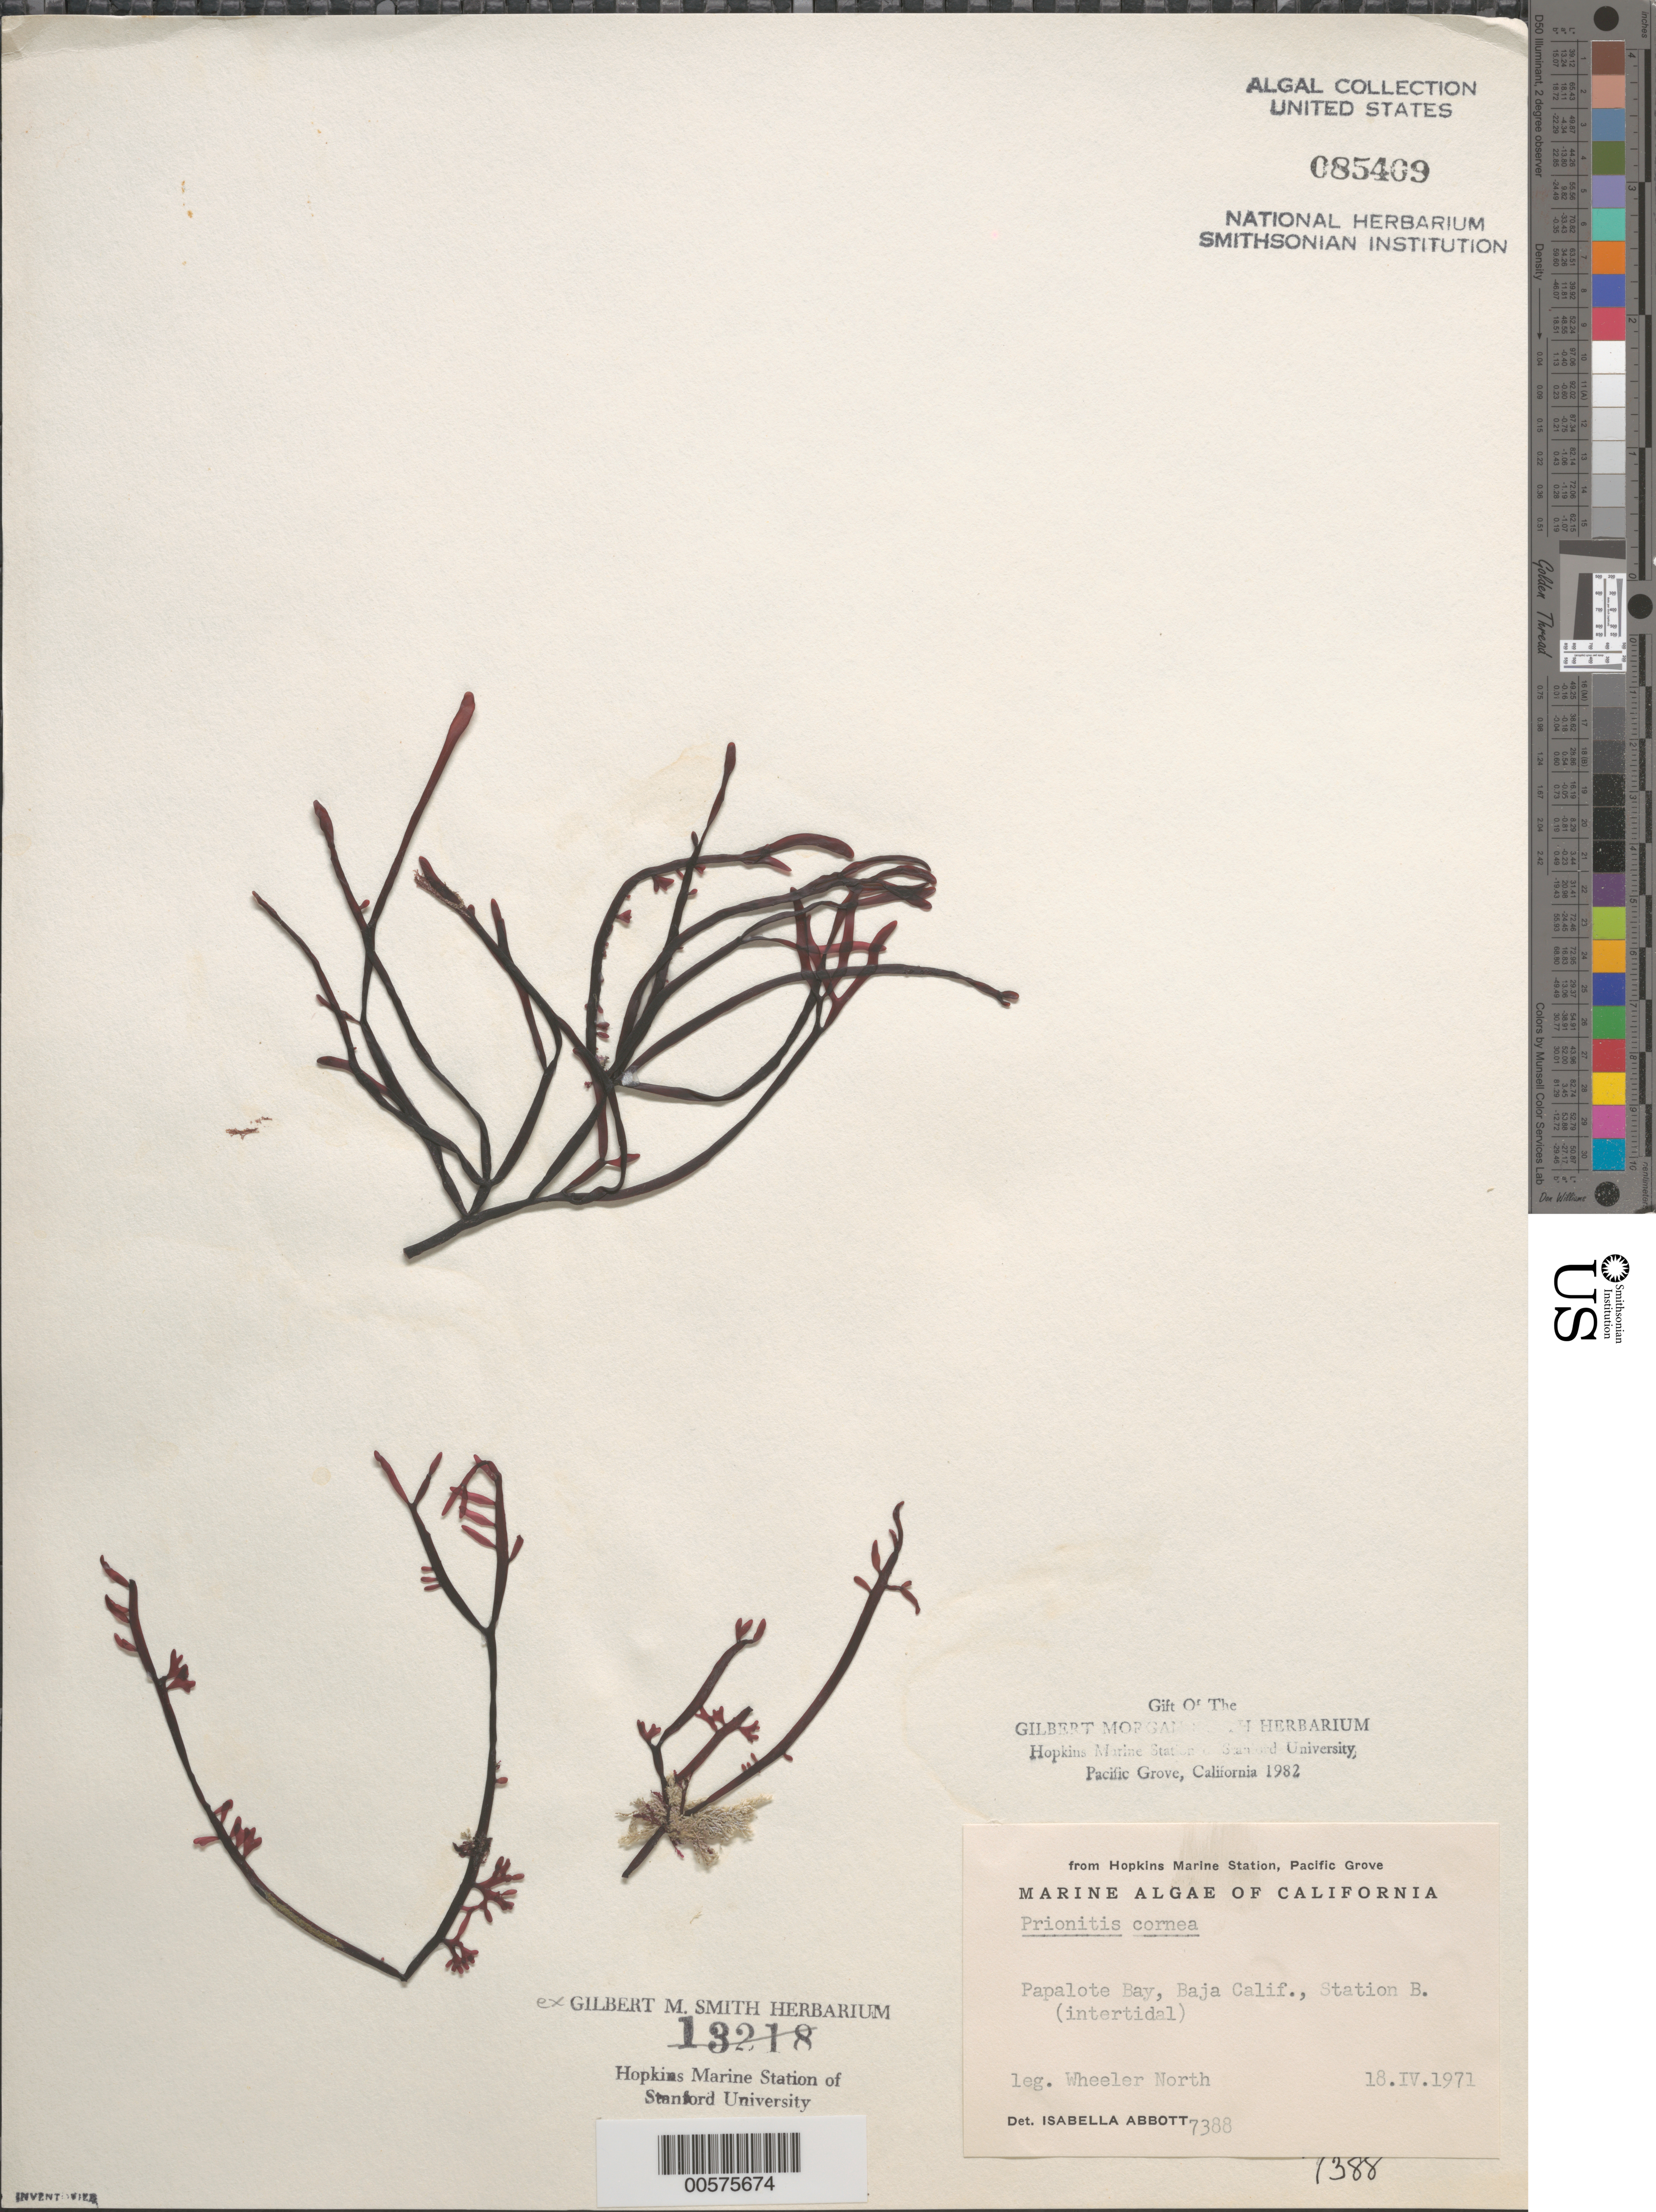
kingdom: Plantae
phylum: Rhodophyta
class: Florideophyceae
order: Halymeniales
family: Halymeniaceae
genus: Grateloupia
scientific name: Grateloupia cornea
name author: Okamura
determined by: Algae name updating Project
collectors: W. North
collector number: IAA 7388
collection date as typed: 18 Apr 1971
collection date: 1971-04-18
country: Mexico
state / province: Baja California Norte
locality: Papolote Bay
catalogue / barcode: US 85409